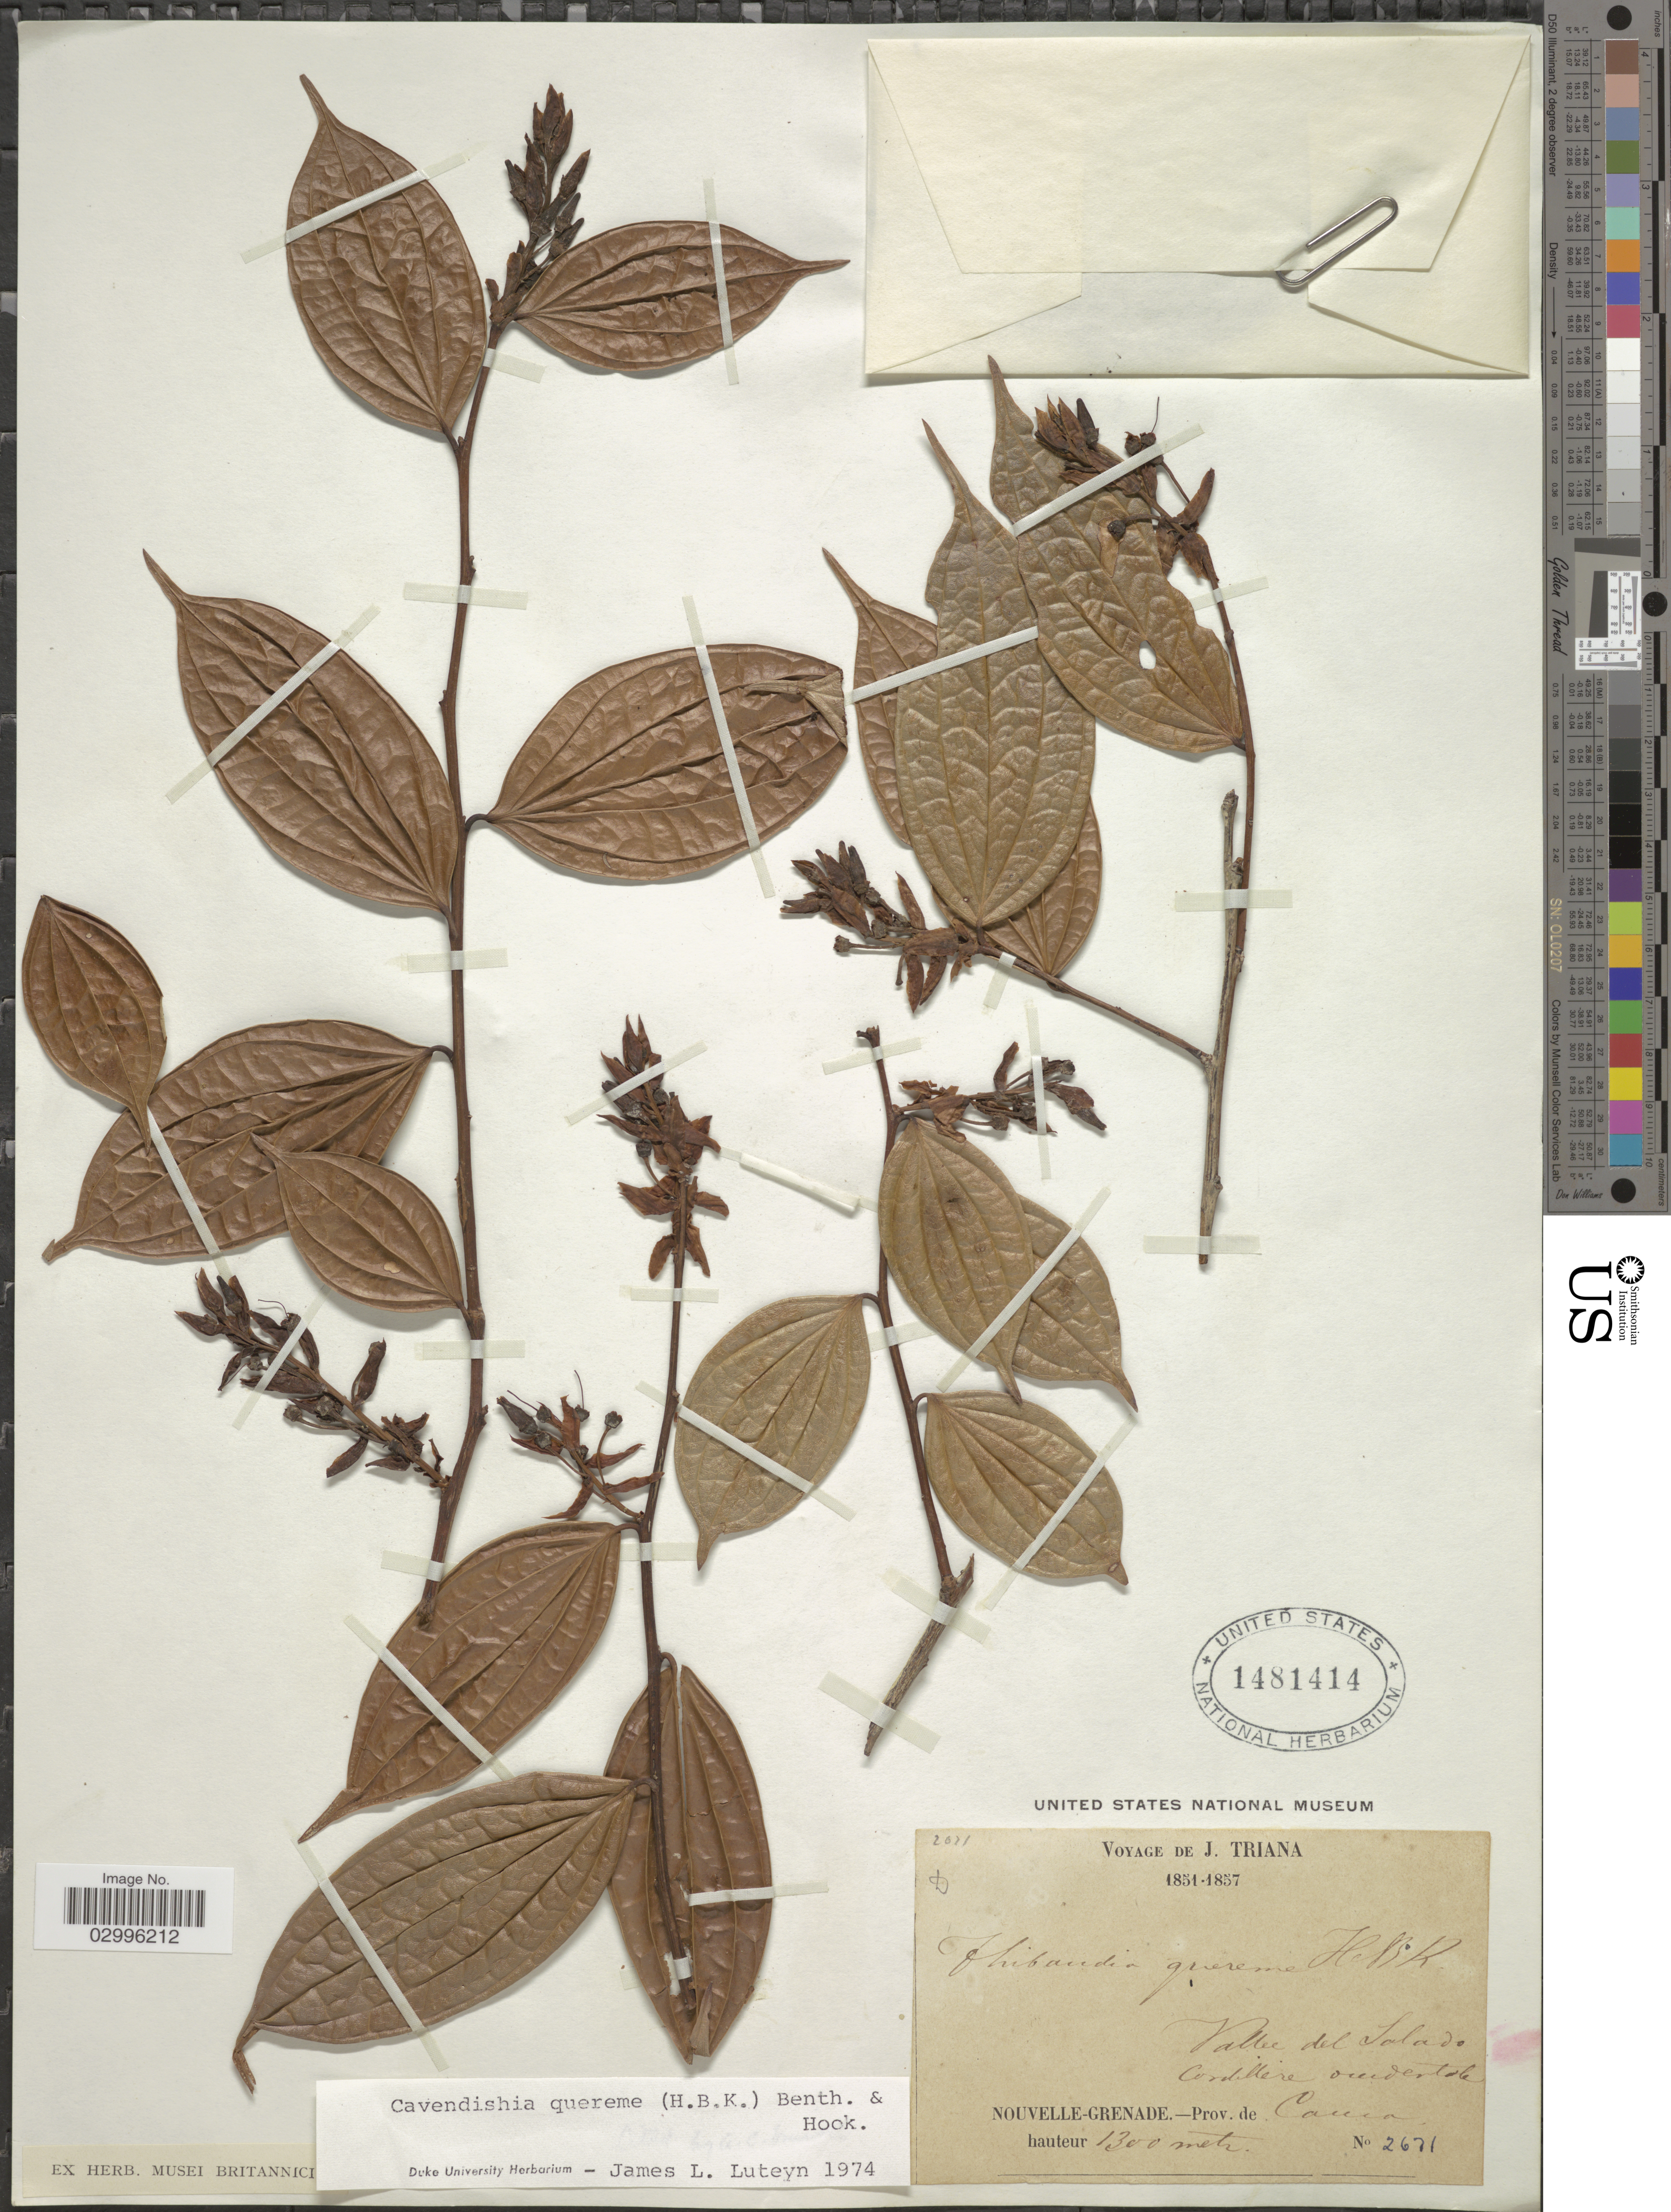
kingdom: Plantae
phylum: Tracheophyta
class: Magnoliopsida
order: Ericales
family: Ericaceae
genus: Cavendishia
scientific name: Cavendishia quereme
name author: (Kunth) Benth. & Hook. f.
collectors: J. Triana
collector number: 2671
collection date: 1851/1857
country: Colombia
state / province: Cauca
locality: Nouvelle-Grenade-Prov. de Cauca.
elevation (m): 1300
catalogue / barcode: US 1481414